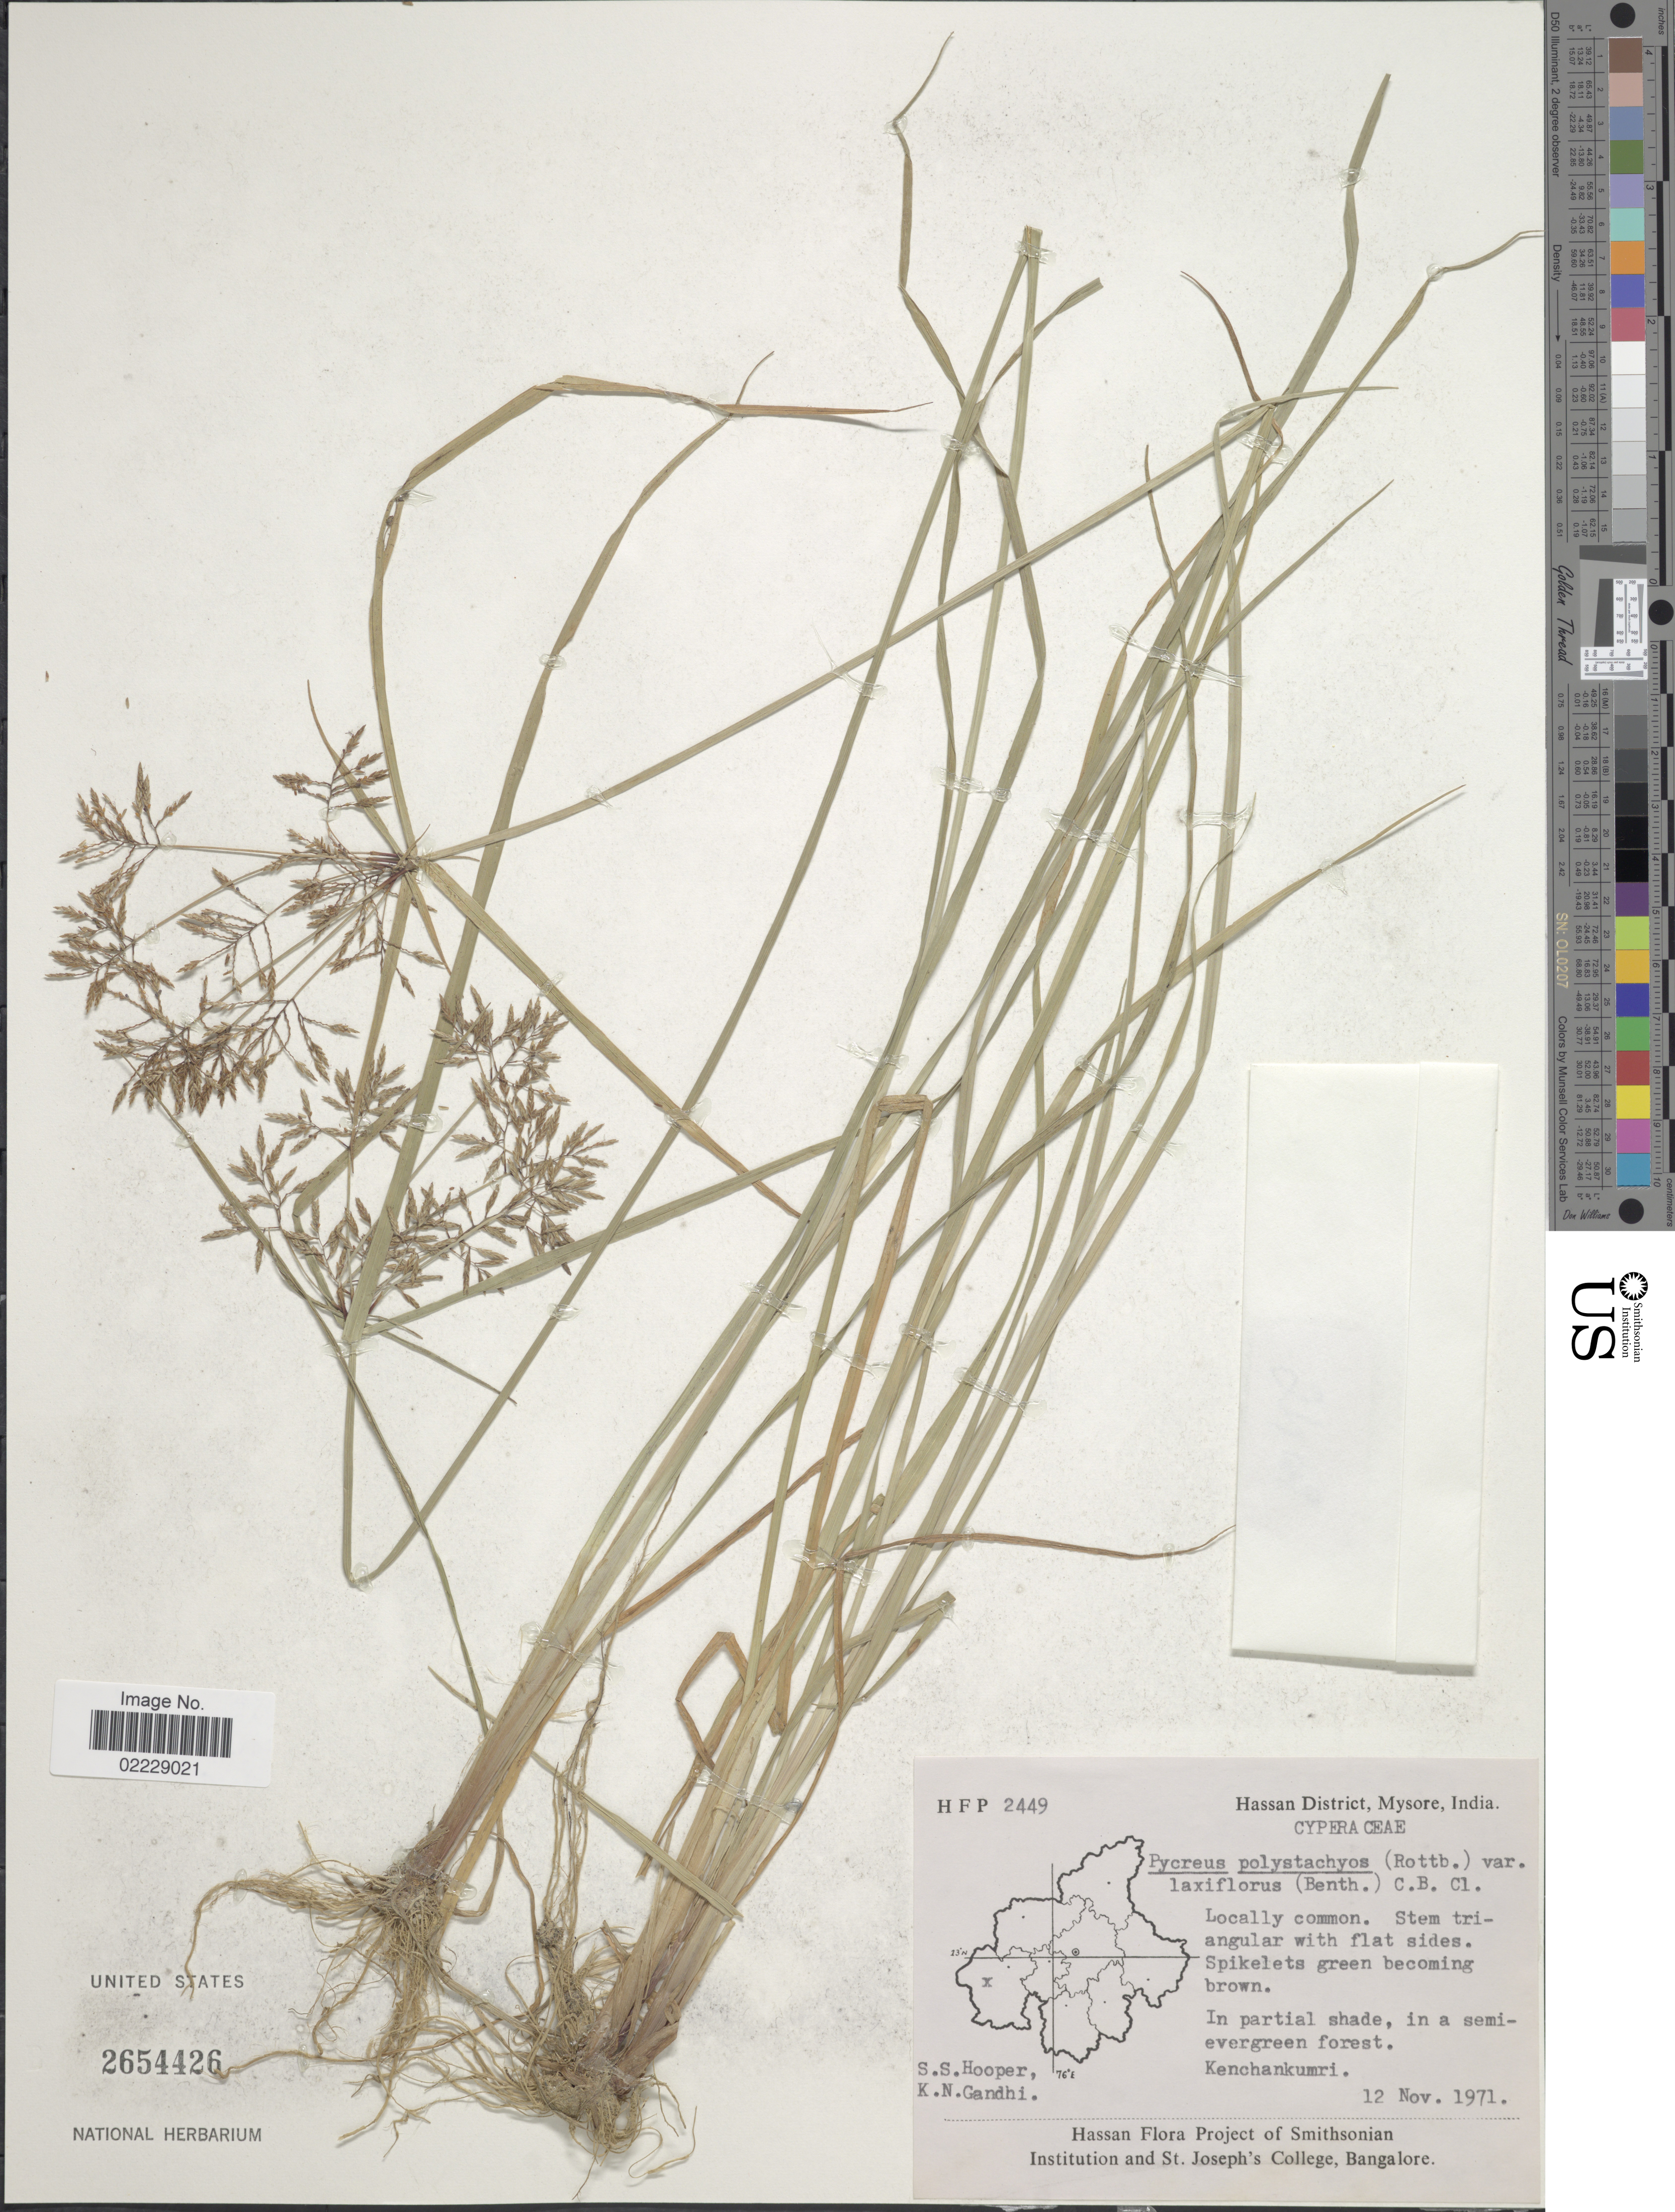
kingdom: Plantae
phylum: Tracheophyta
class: Liliopsida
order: Poales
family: Cyperaceae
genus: Cyperus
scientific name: Cyperus polystachyos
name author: Rottb.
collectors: S. S. Hooper & K. N. Gandhi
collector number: HFP2449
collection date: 1971-11-12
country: India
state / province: Karnataka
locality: Hassan District, Mysore. Kenchankumri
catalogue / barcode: US 2654426